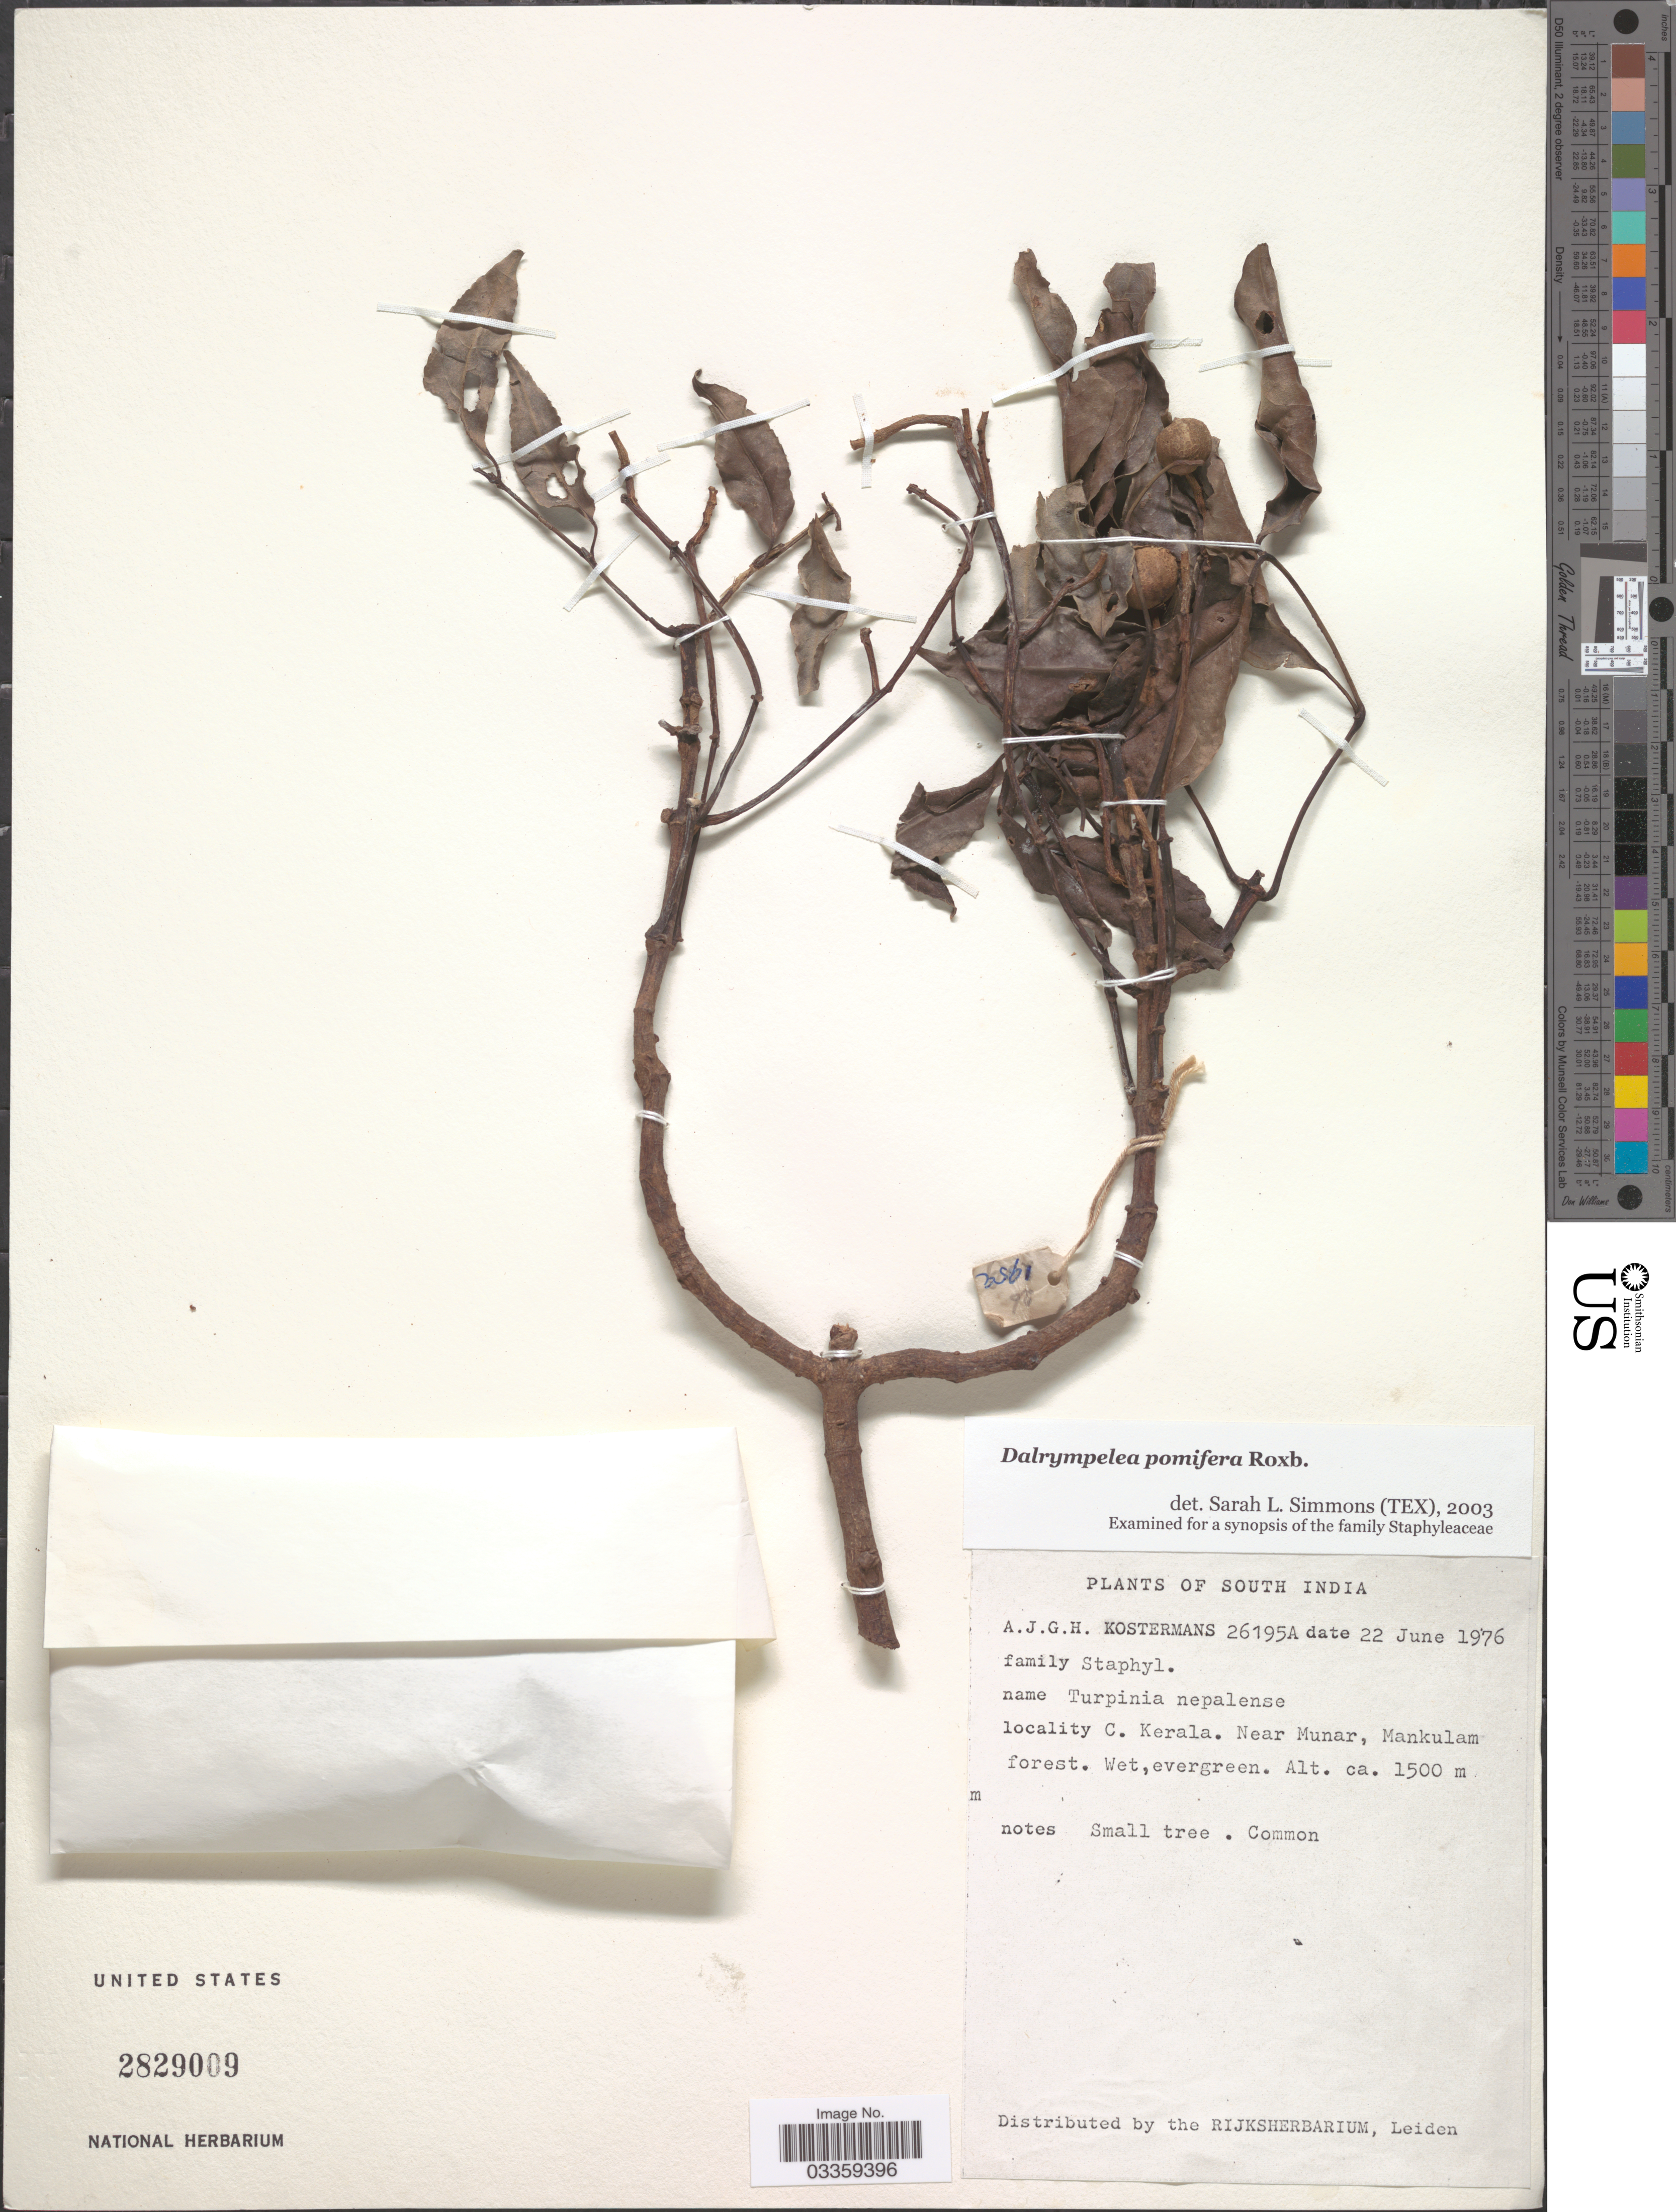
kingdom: Plantae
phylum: Tracheophyta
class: Magnoliopsida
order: Crossosomatales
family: Staphyleaceae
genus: Dalrympelea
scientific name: Dalrympelea pomifera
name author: Roxb.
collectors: A. J. G. Kostermans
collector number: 26195A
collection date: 1976-06-22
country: India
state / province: Kerala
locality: South India. C. Kerala. Near Munar, Mankulam forest.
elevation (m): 1500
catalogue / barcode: US 2829009